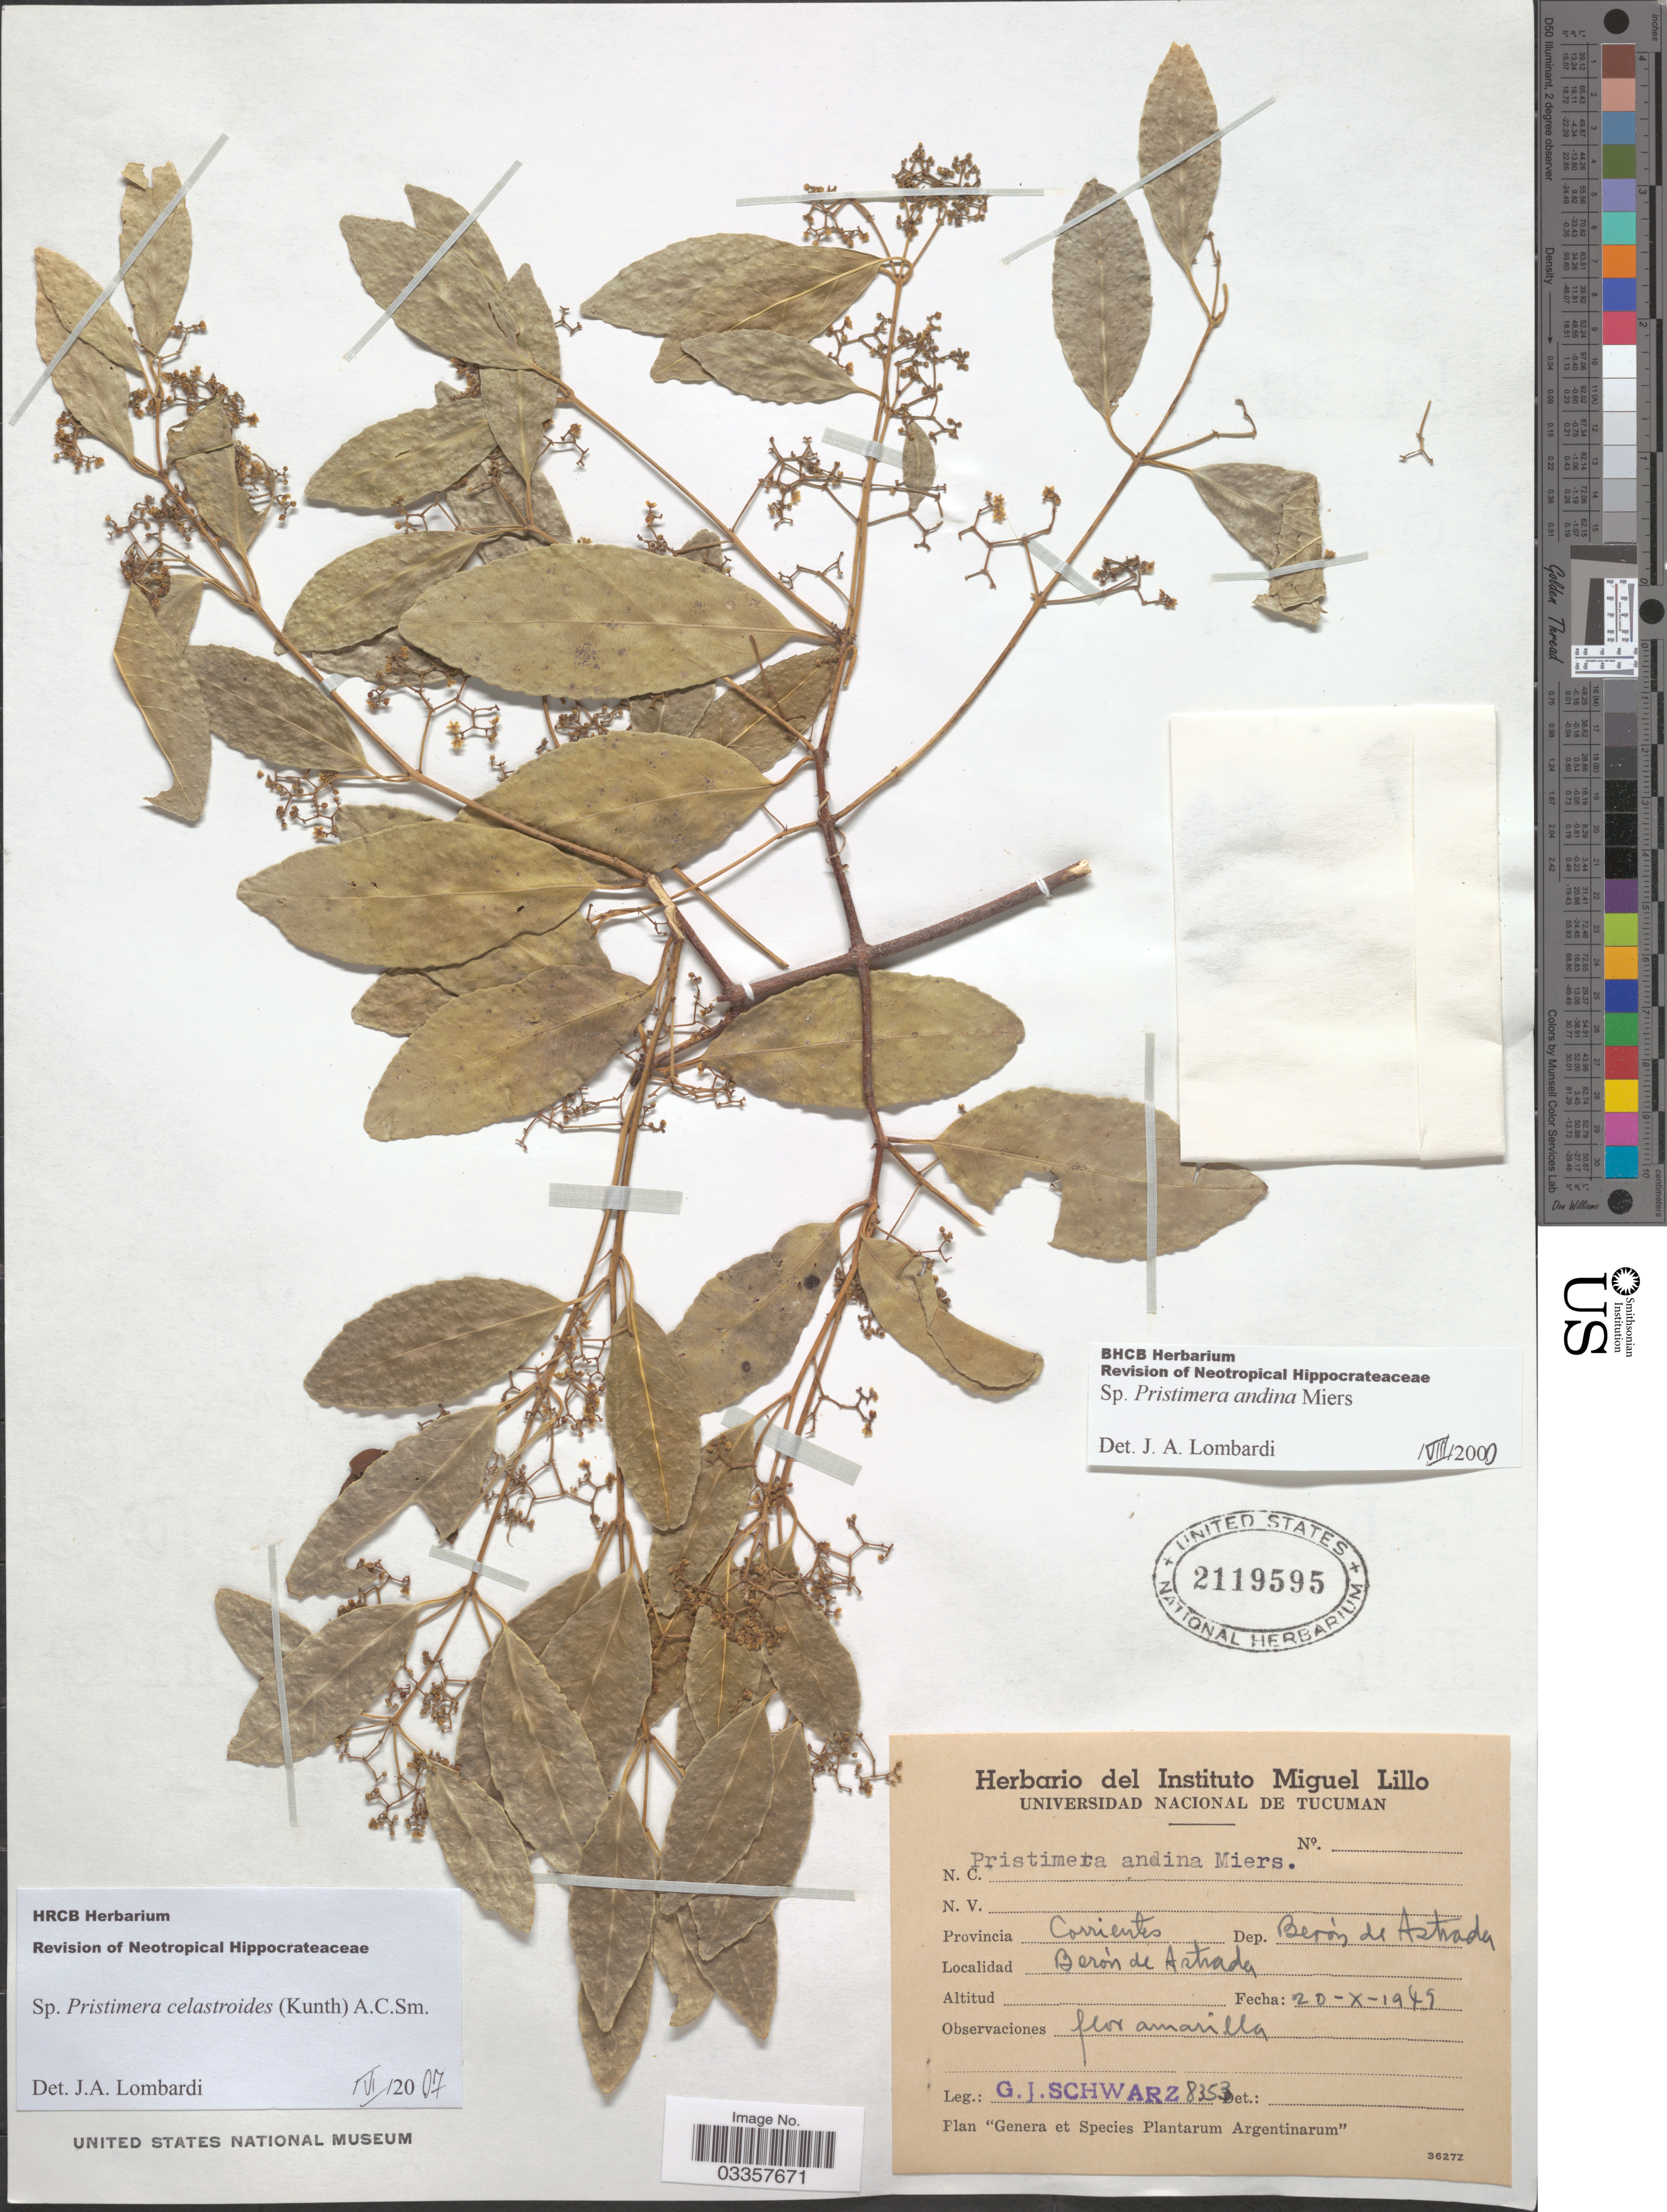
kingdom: Plantae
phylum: Tracheophyta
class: Magnoliopsida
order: Celastrales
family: Celastraceae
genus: Pristimera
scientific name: Pristimera celastroides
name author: (Kunth) A.C. Sm.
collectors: G. J. Schwarz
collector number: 8353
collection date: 1949-10-20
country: Argentina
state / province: Corrientes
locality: Dep. Beròn de Astrada. Beròn de Astrada.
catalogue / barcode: US 2119595